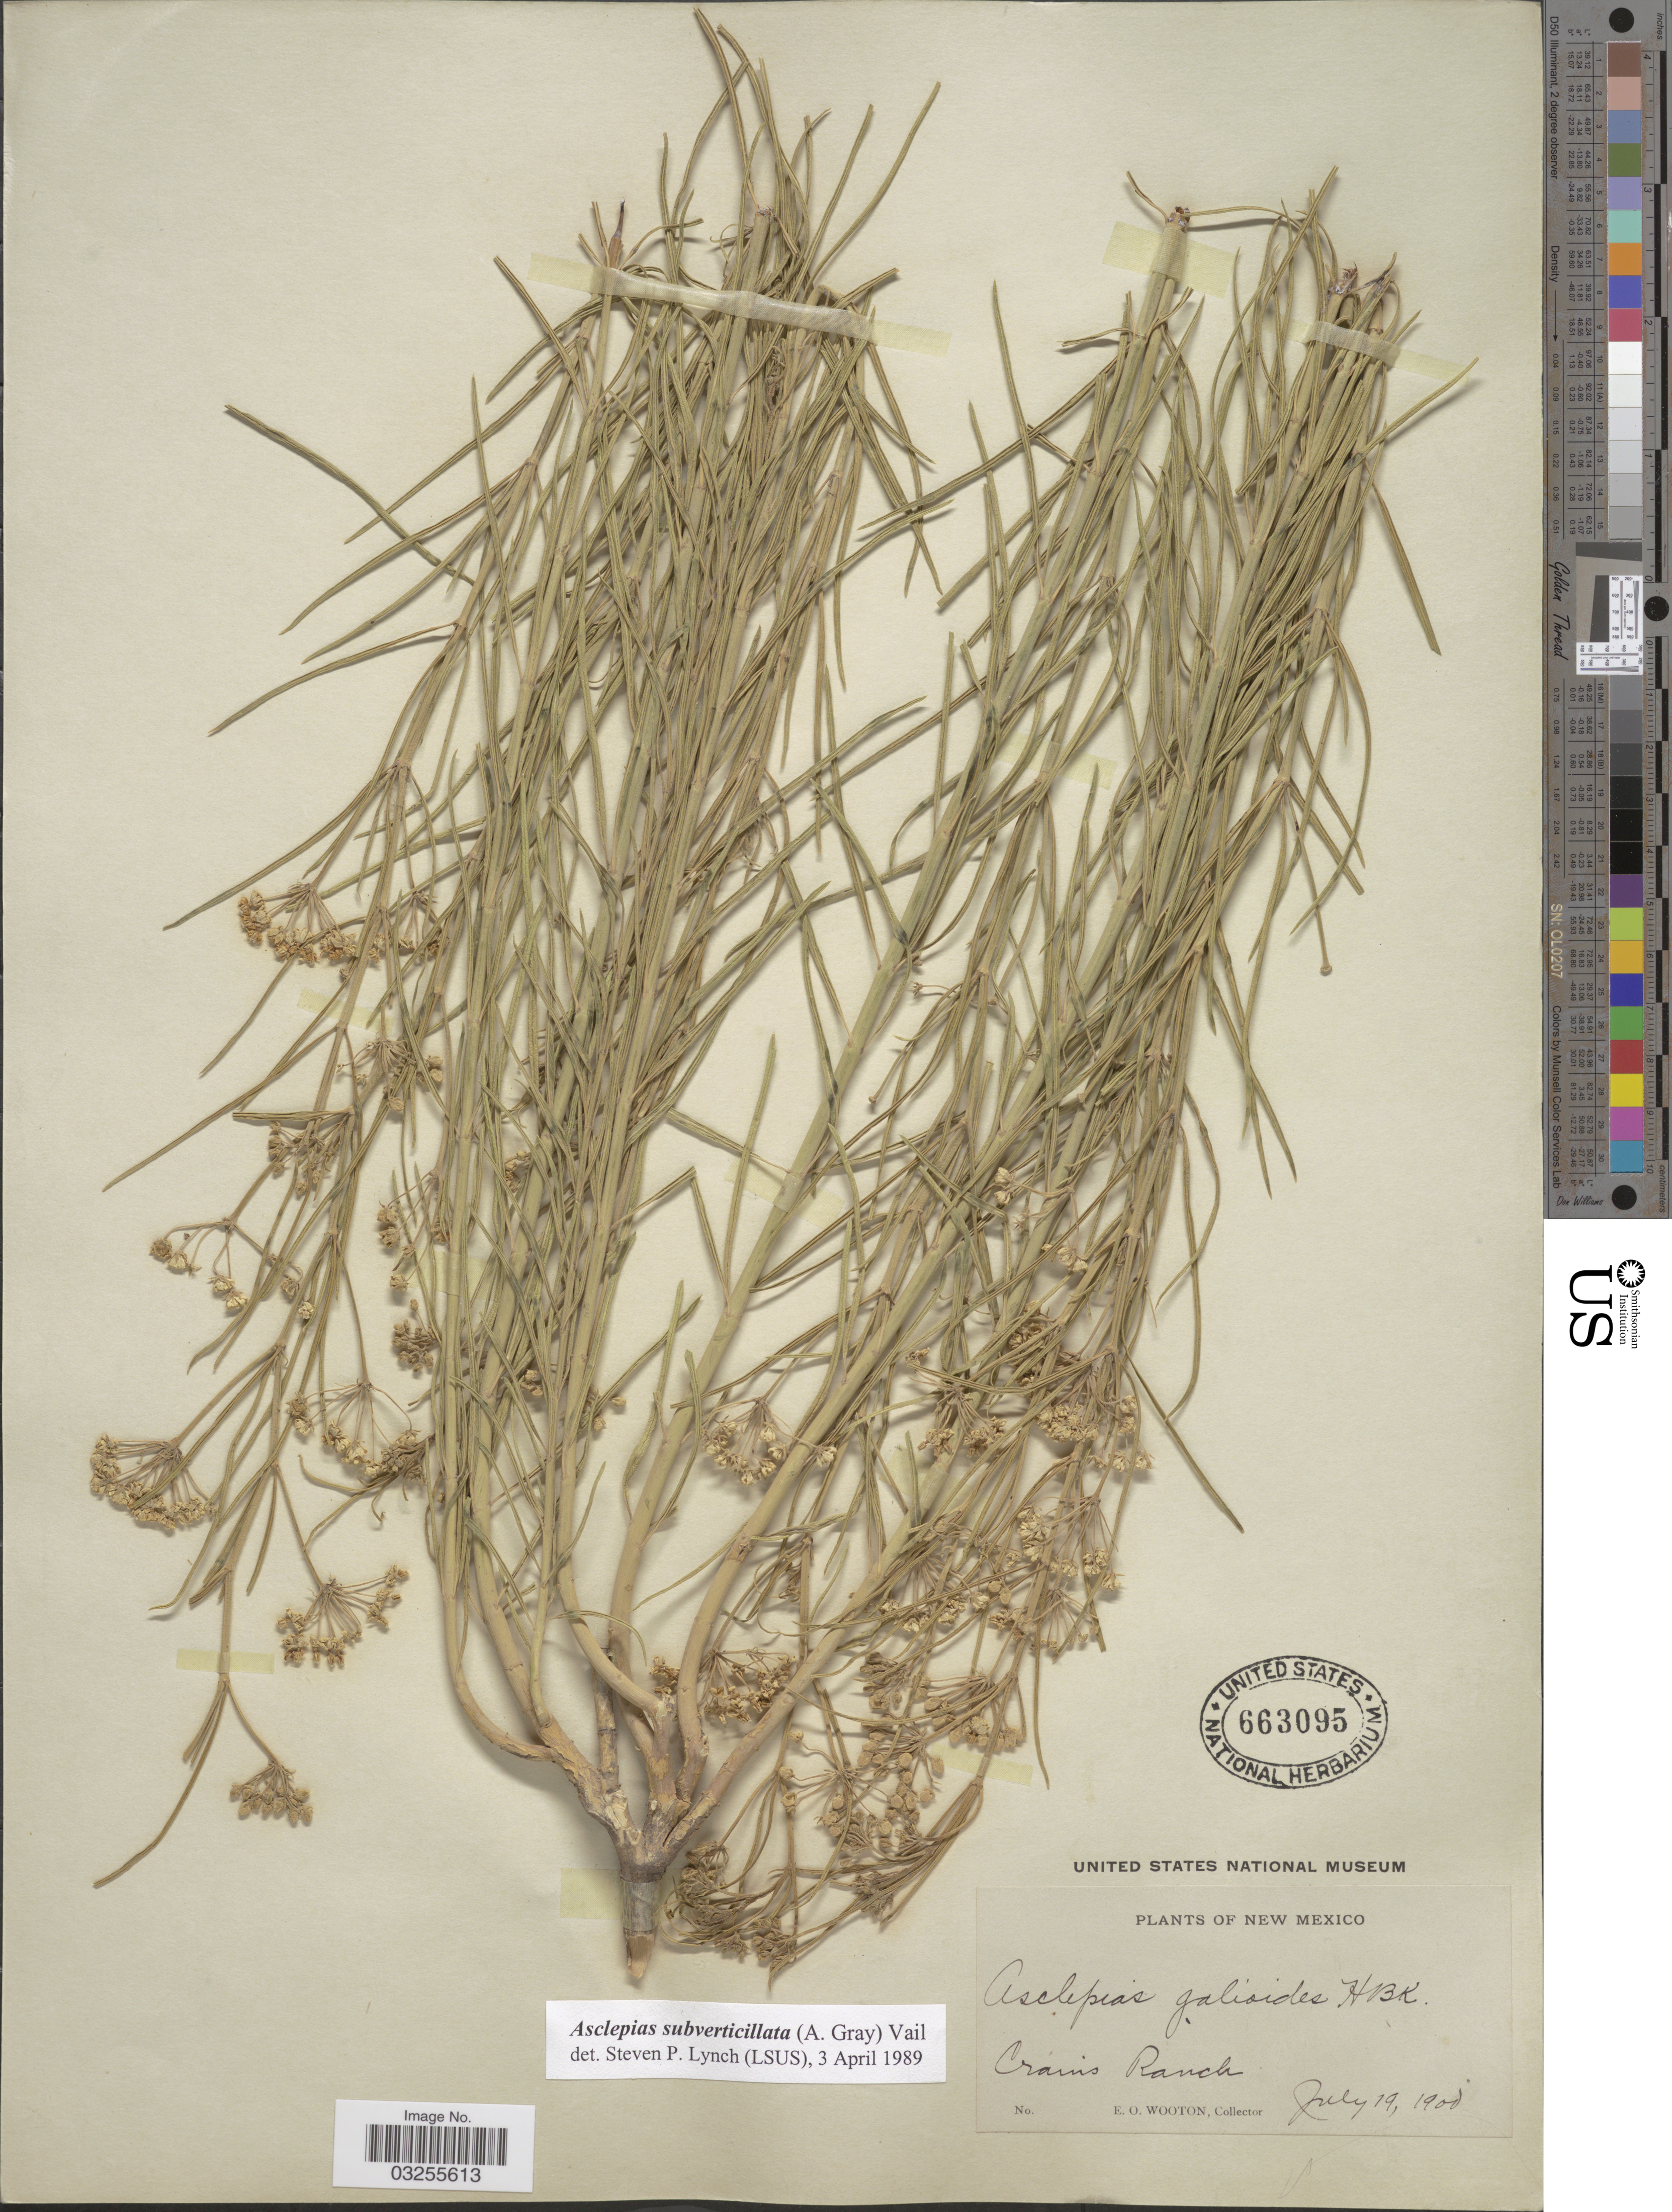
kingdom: Plantae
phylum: Tracheophyta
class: Magnoliopsida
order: Gentianales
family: Apocynaceae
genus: Asclepias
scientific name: Asclepias subverticillata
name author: (A. Gray) Vail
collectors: E. O. Wooton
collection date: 1900-07-19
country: United States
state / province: New Mexico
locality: Crains Ranch.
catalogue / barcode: US 663095